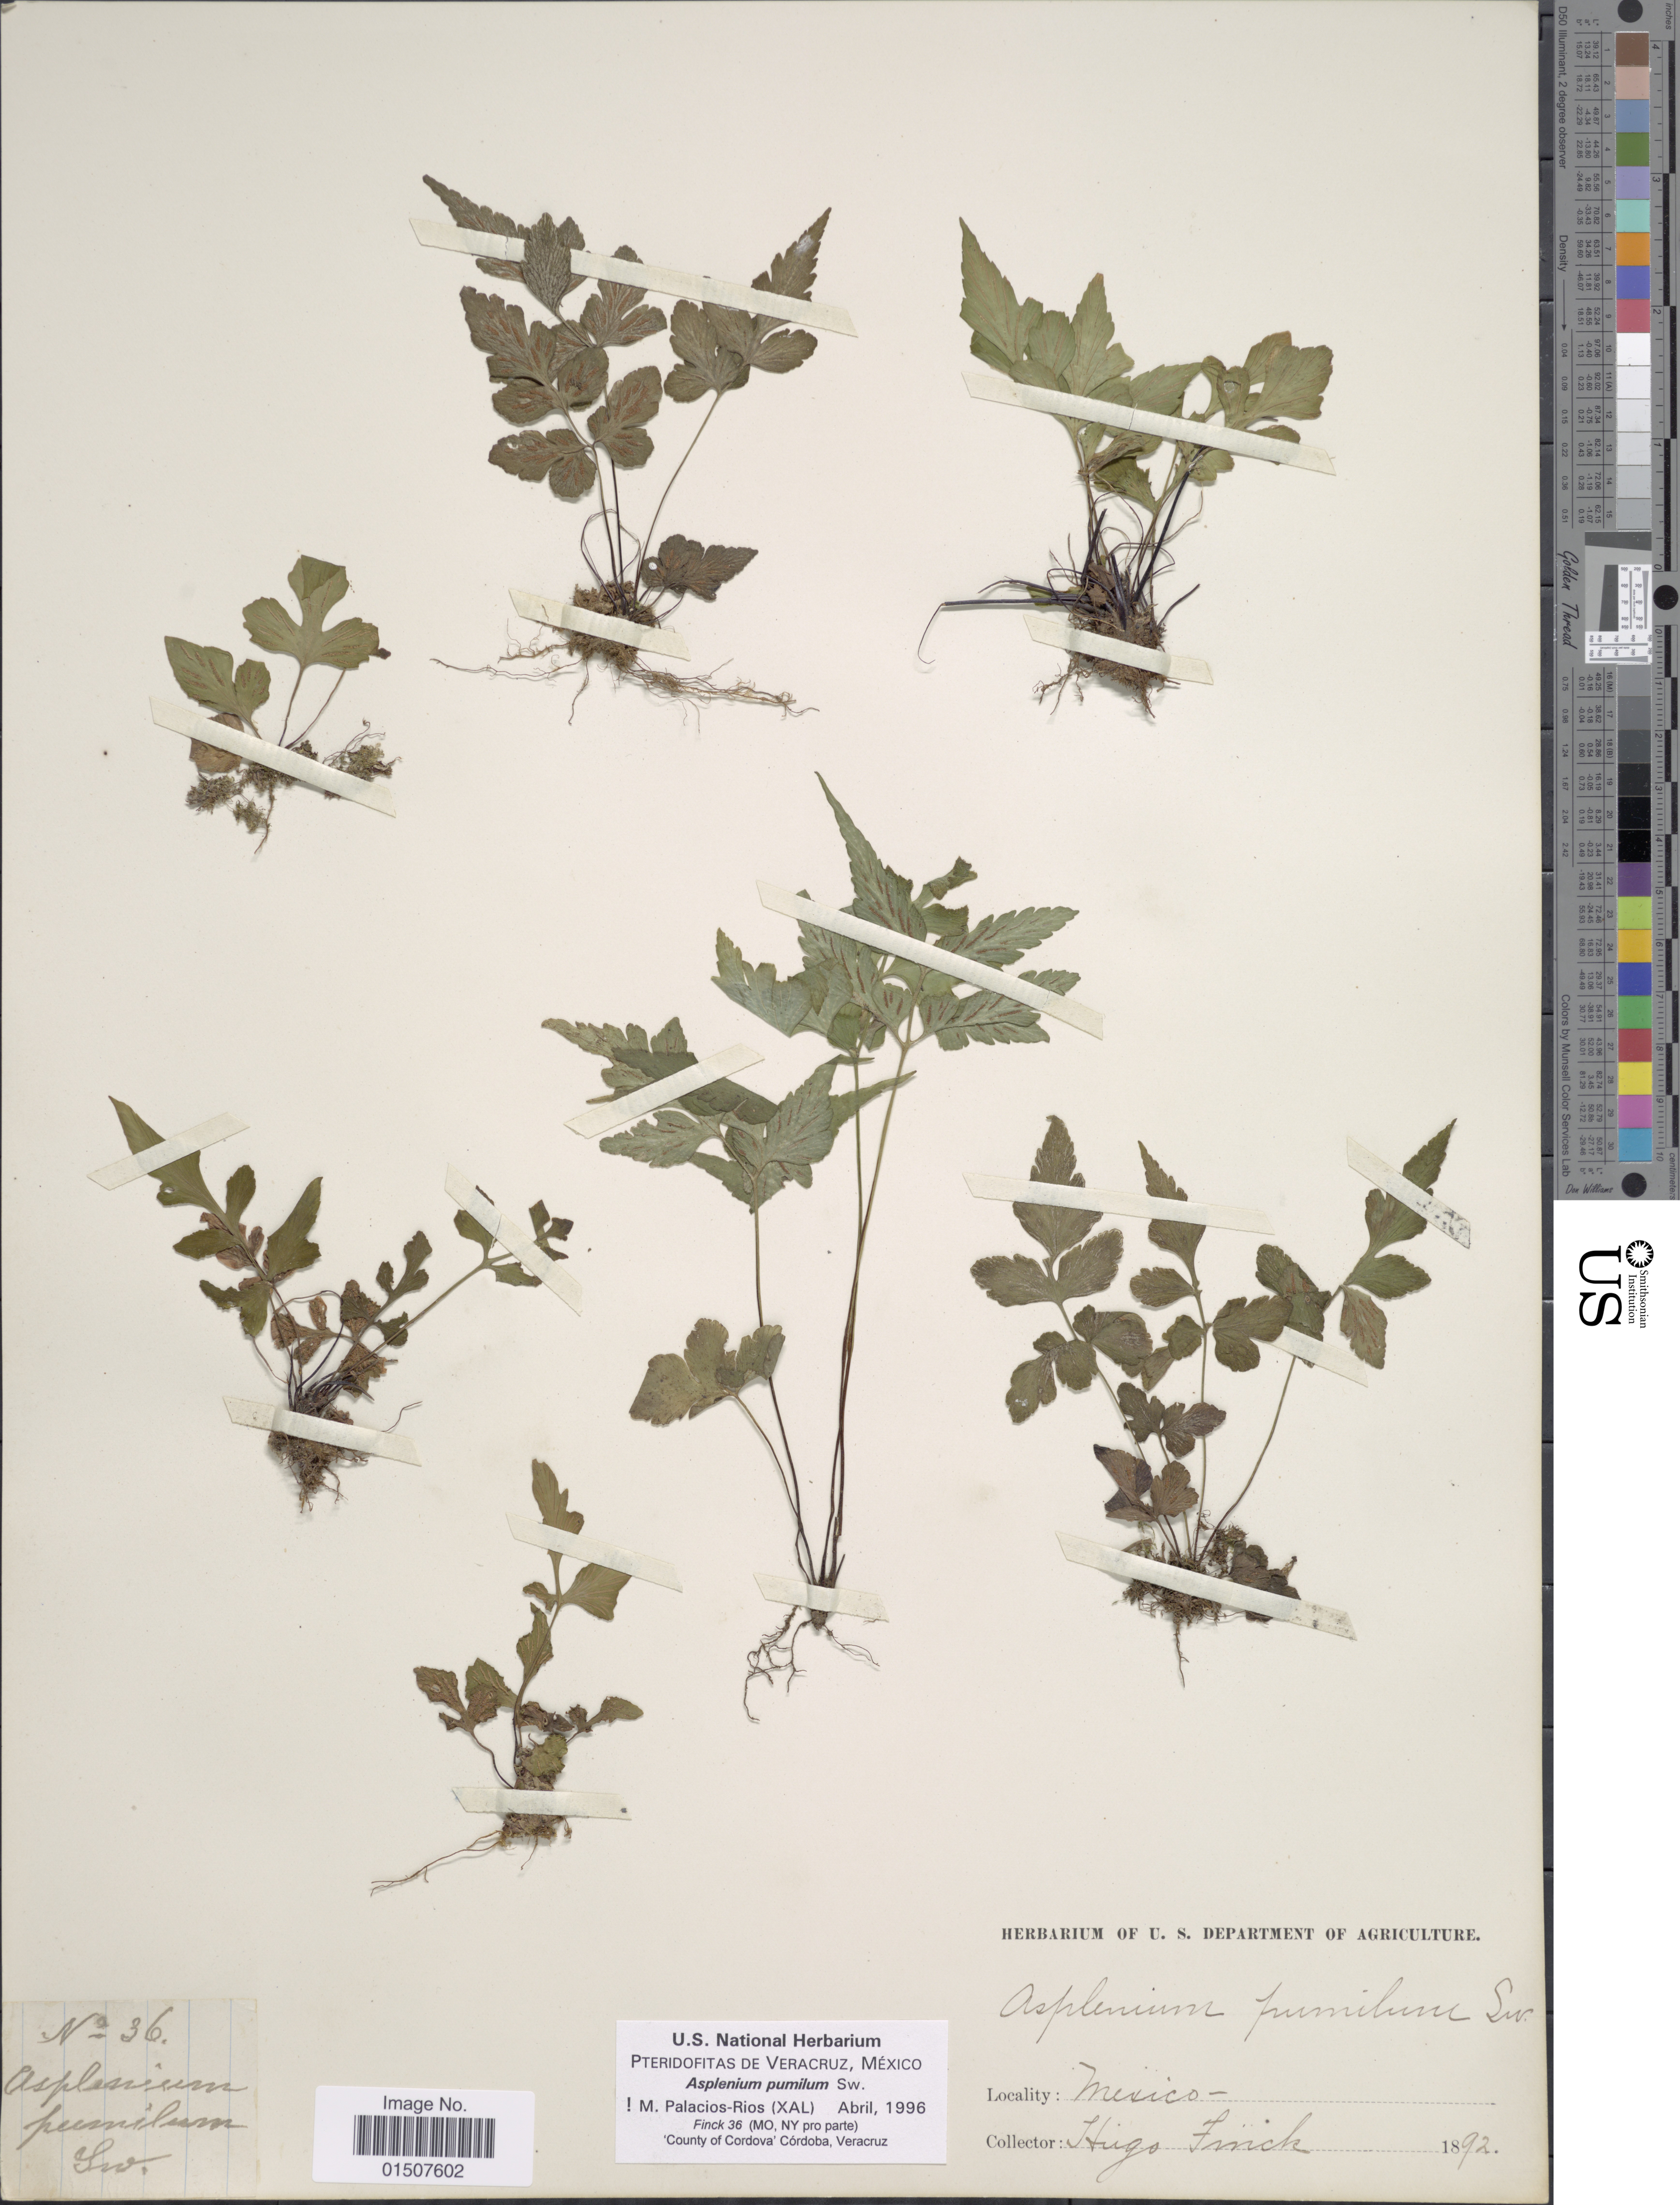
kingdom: Plantae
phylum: Tracheophyta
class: Polypodiopsida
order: Polypodiales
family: Aspleniaceae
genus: Asplenium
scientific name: Asplenium pumilum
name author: Sw.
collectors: H. Finck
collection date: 1892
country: Mexico